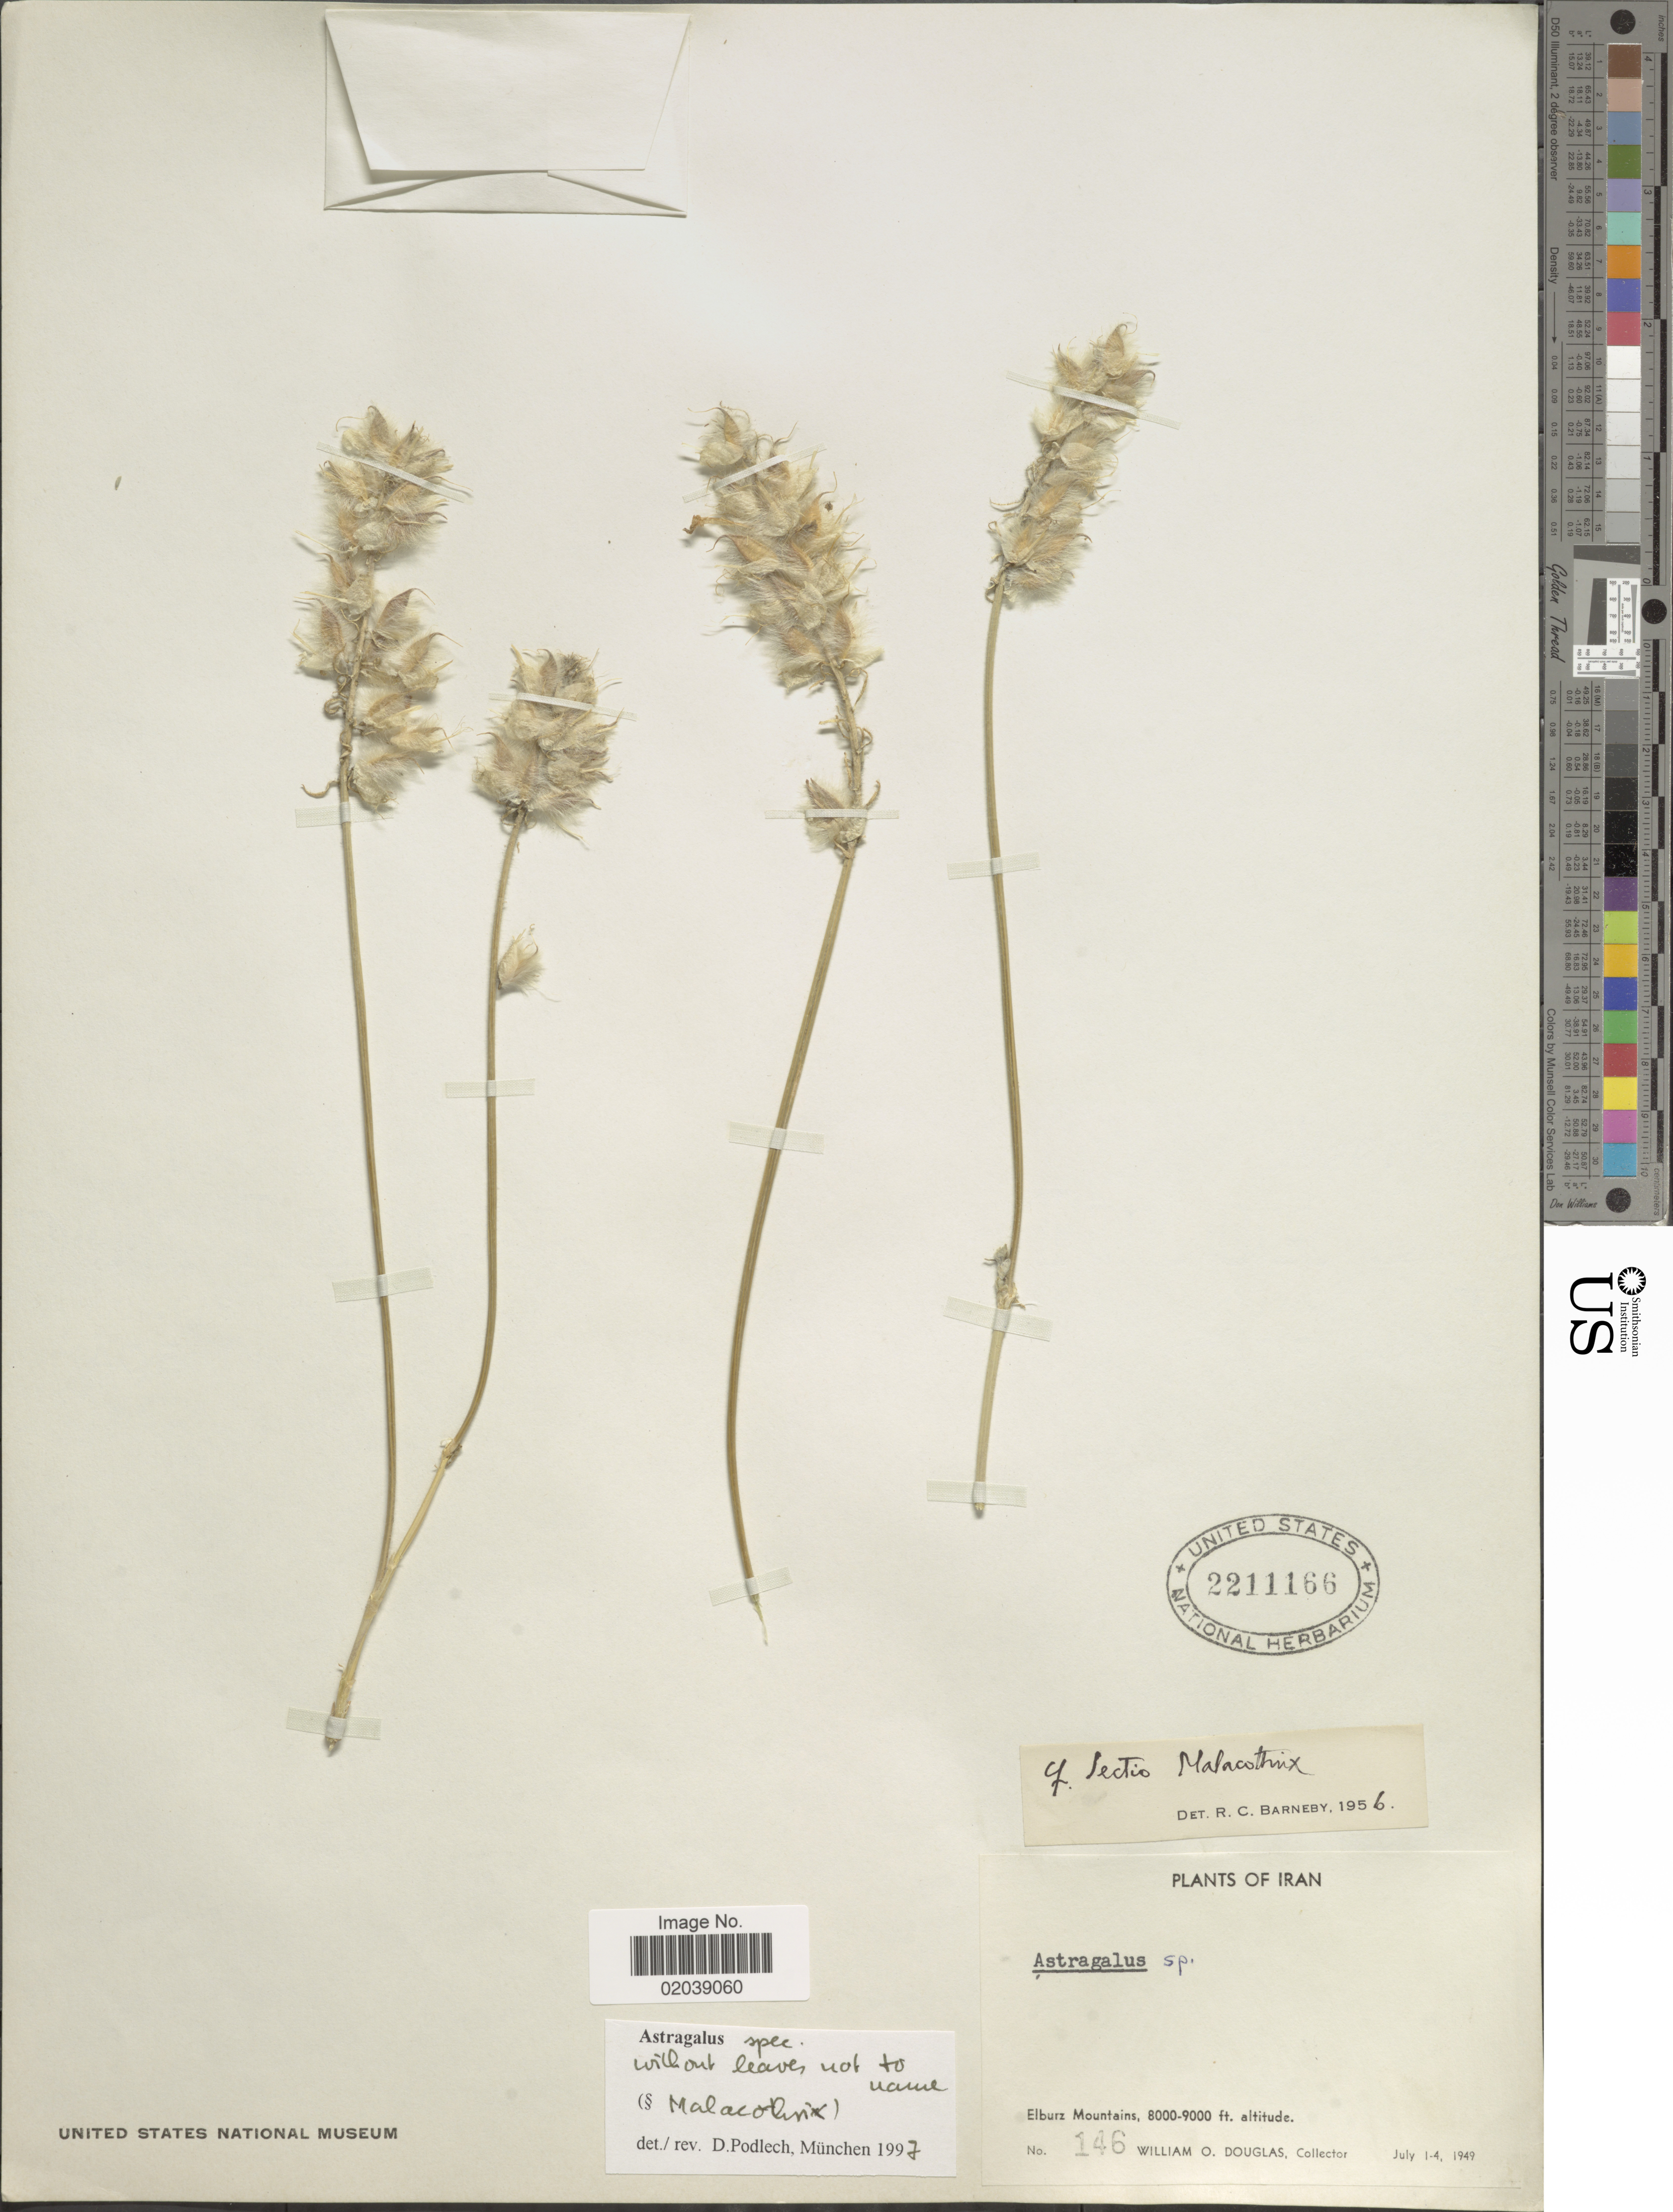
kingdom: Plantae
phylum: Tracheophyta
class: Magnoliopsida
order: Fabales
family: Fabaceae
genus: Astragalus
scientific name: Astragalus sp.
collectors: W. Douglas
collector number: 146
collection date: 1949-07-01/1949-07-04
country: Iran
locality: Elburz Mountains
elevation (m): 2438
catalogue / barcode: US 2211166